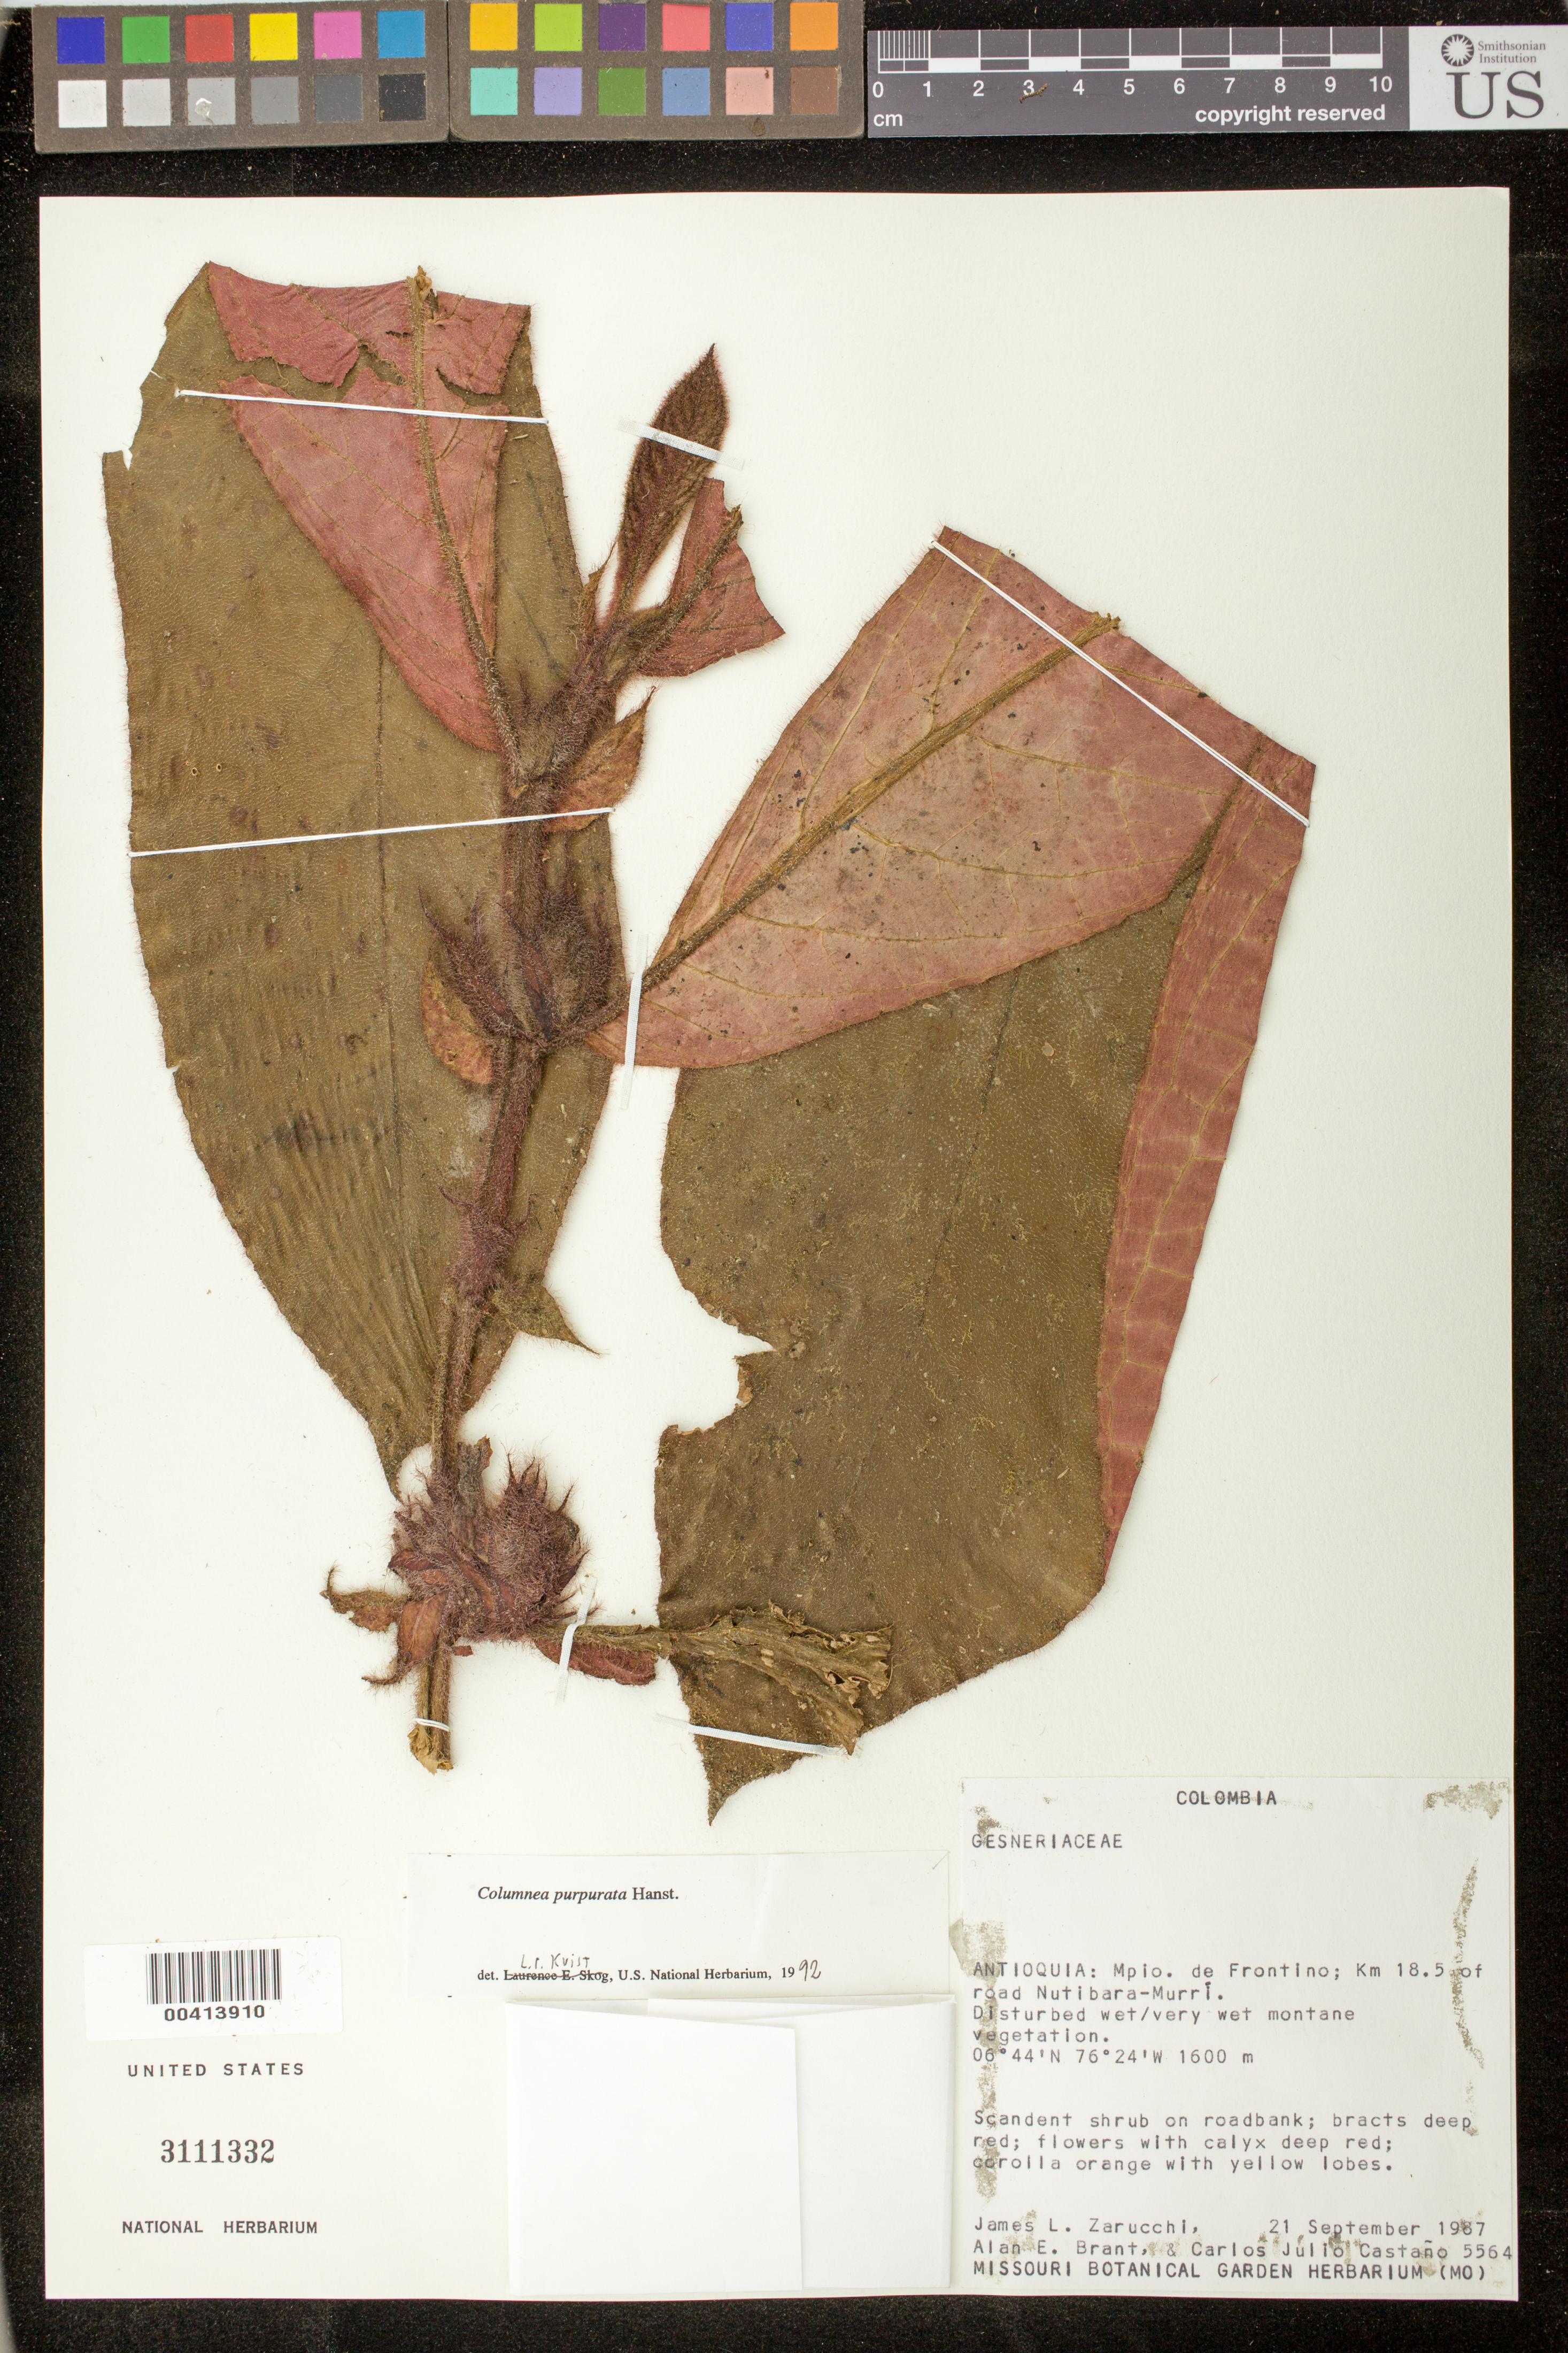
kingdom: Plantae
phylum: Tracheophyta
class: Magnoliopsida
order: Lamiales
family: Gesneriaceae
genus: Columnea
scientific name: Columnea purpurata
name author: Hanst.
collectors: J. L. Zarucchi, A. Brant & C. Castano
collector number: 5564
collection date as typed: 21 Sep 1987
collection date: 1987-09-21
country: Colombia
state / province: Antioquia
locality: Frontino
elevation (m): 1600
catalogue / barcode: US 3111332